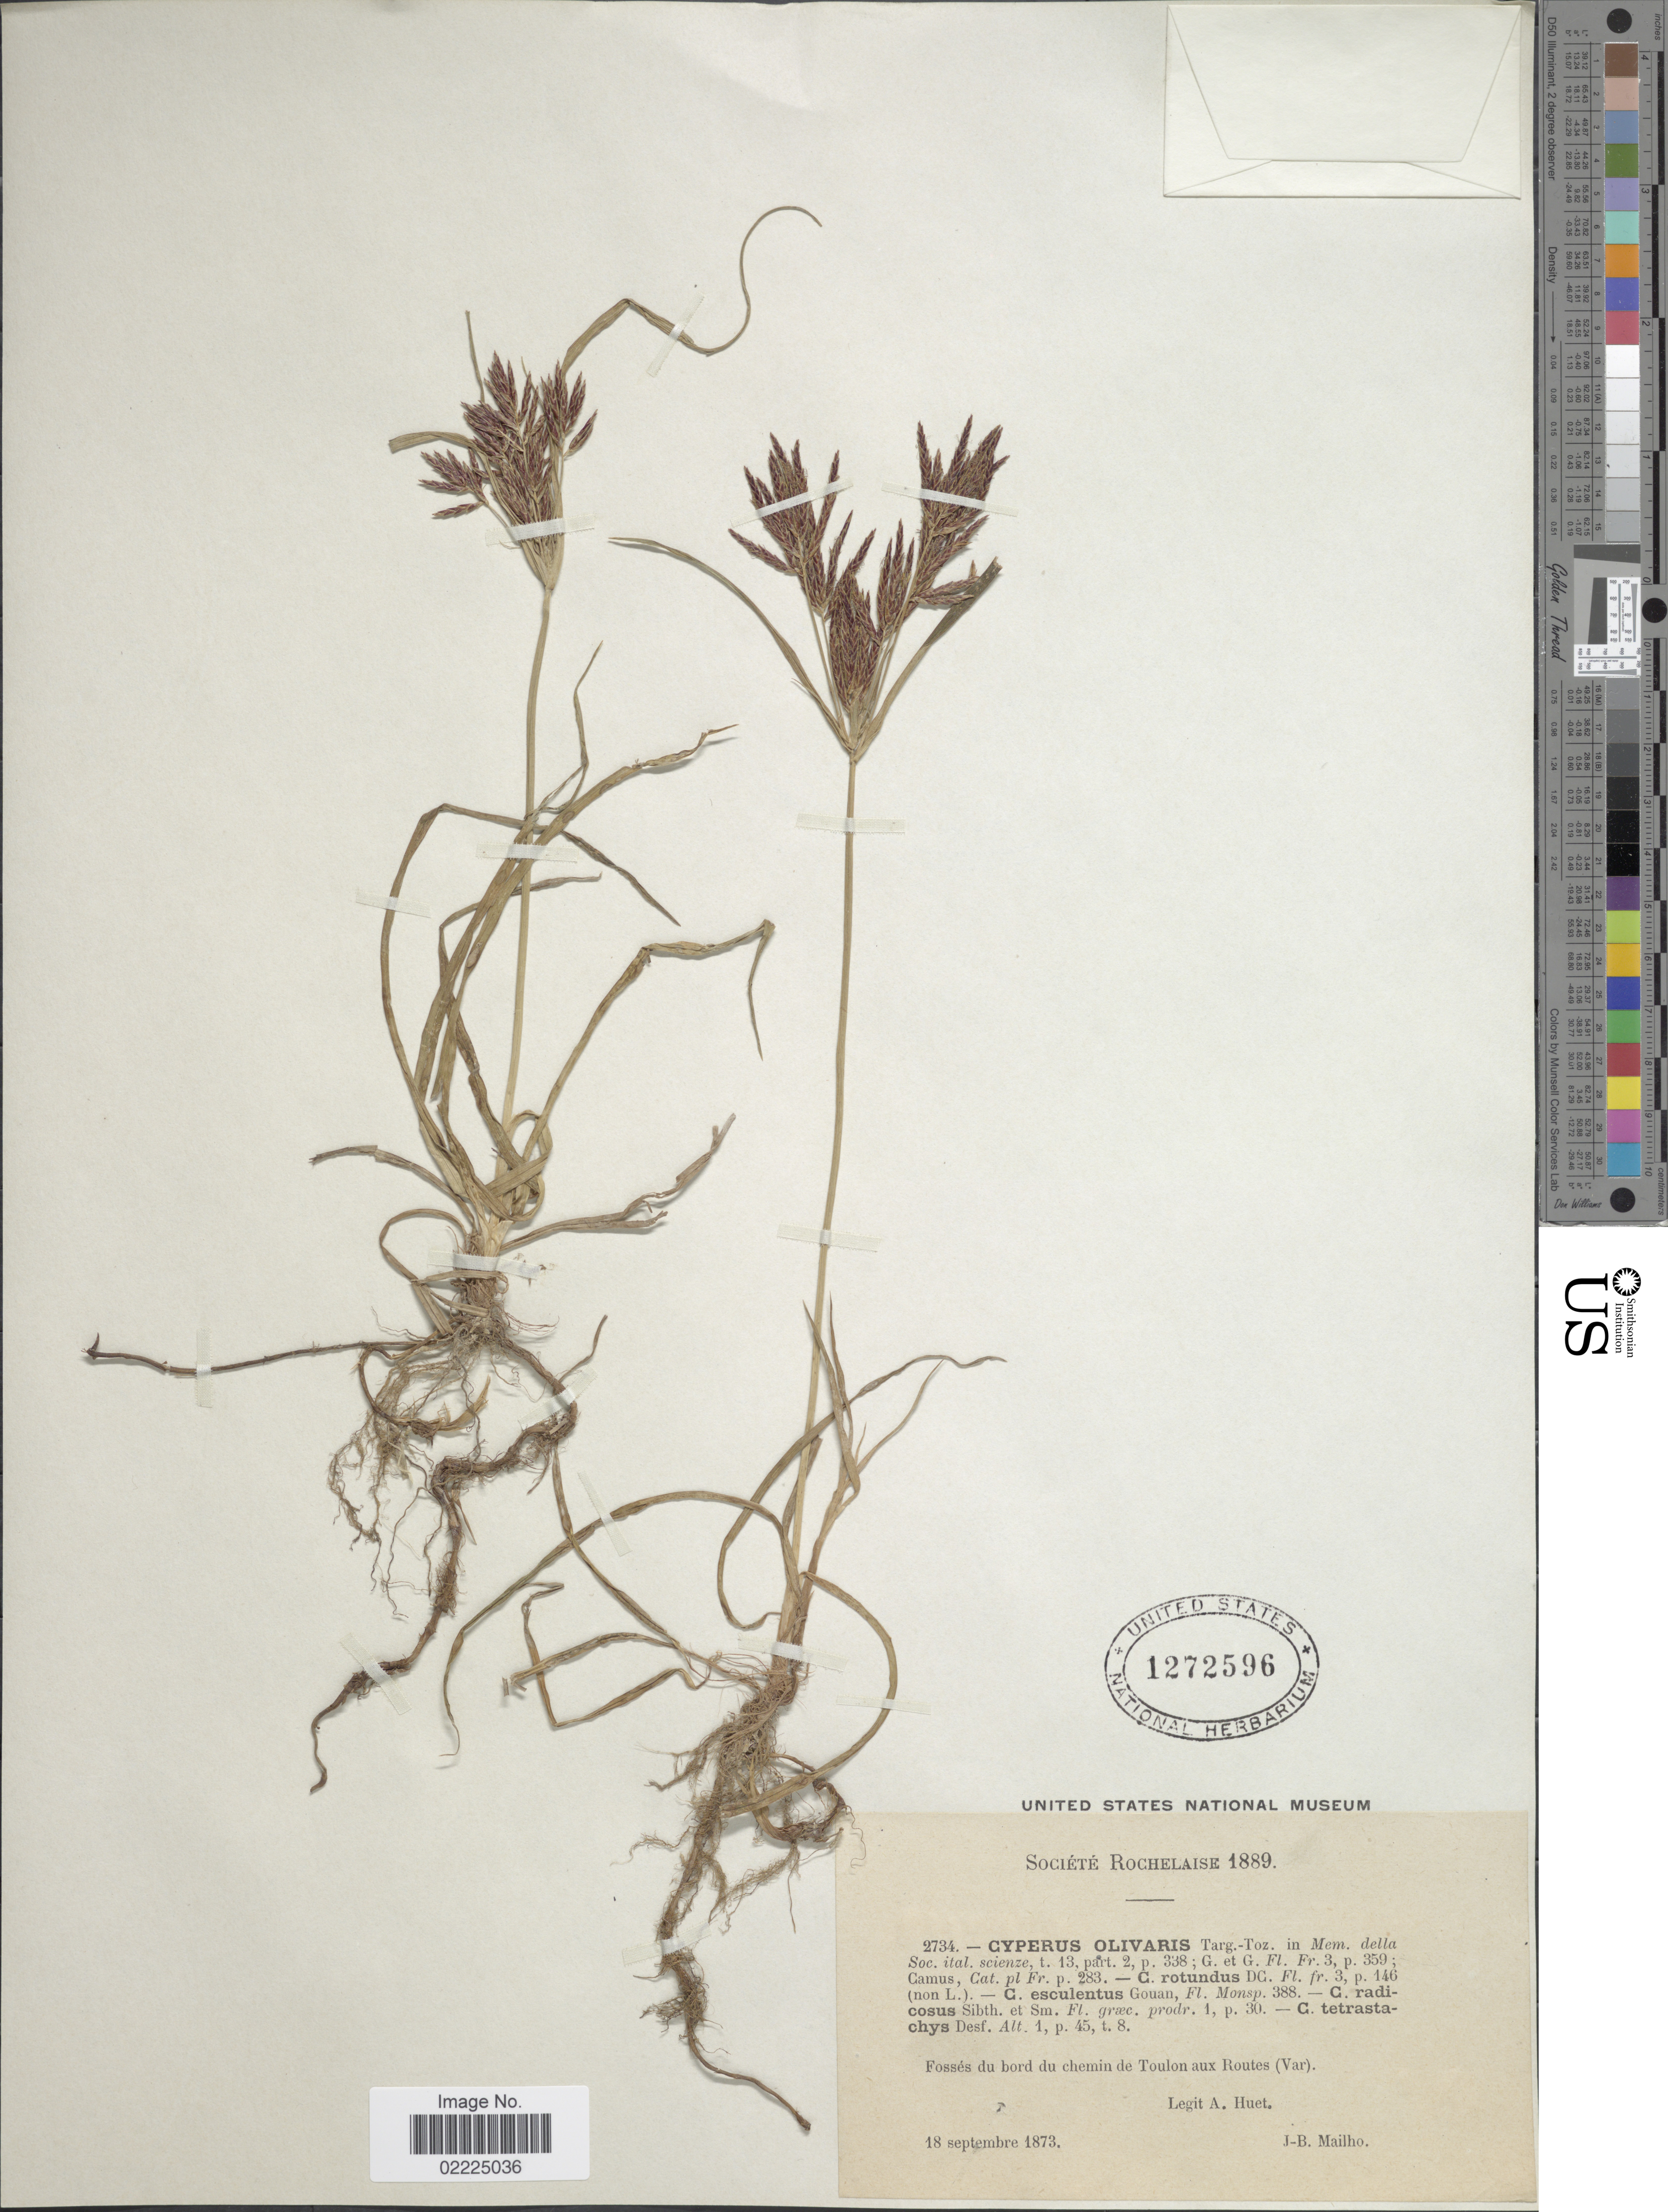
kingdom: Plantae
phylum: Tracheophyta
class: Liliopsida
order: Poales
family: Cyperaceae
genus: Cyperus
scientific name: Cyperus rotundus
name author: L.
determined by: Strong, Mark T., (BOT), Smithsonian Institution - National Museum of Natural History (UNITED STATES)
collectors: A. Huet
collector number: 2734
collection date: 1873-09-18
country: France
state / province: Provence-Alpes-Côte d'Azur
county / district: Var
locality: Fossés du bord du chemin de Toulon aux Routes (Var)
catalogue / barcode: US 1272596